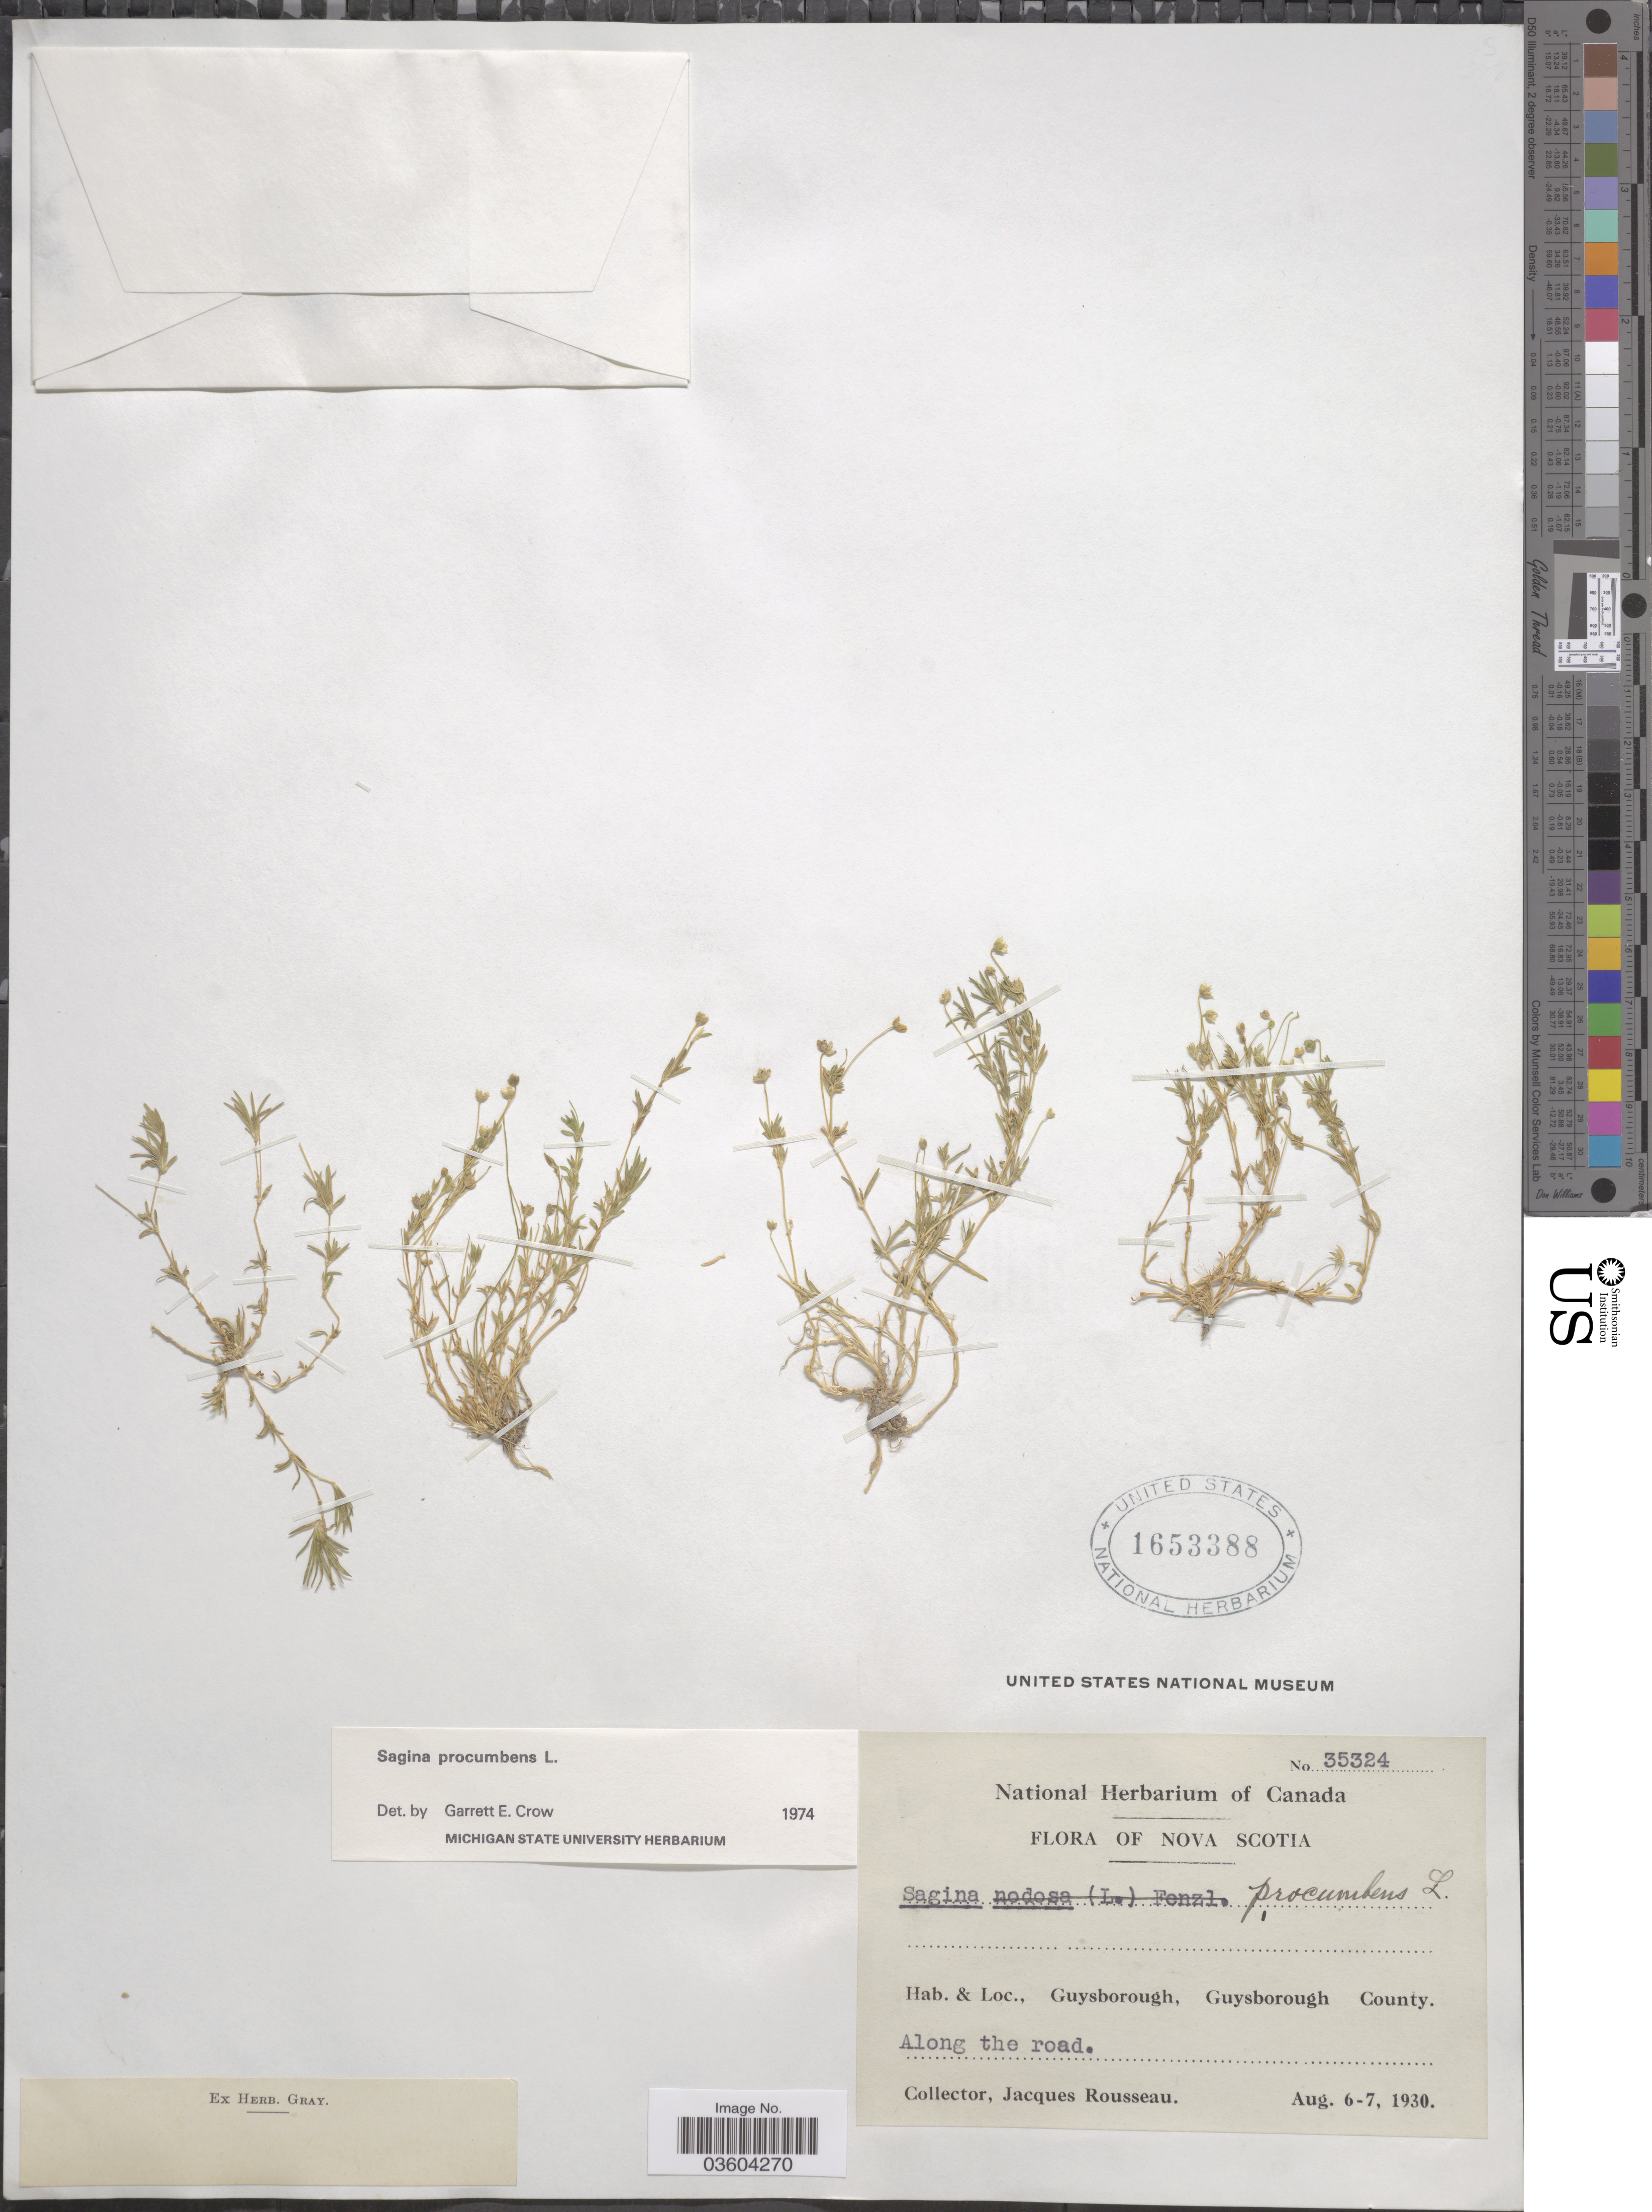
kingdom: Plantae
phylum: Tracheophyta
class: Magnoliopsida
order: Caryophyllales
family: Caryophyllaceae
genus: Sagina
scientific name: Sagina procumbens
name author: L.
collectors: J. Rousseau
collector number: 35324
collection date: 1930-08-06/1930-08-07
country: Canada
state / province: Nova Scotia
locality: Guysborough, Guysborough County.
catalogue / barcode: US 1653388